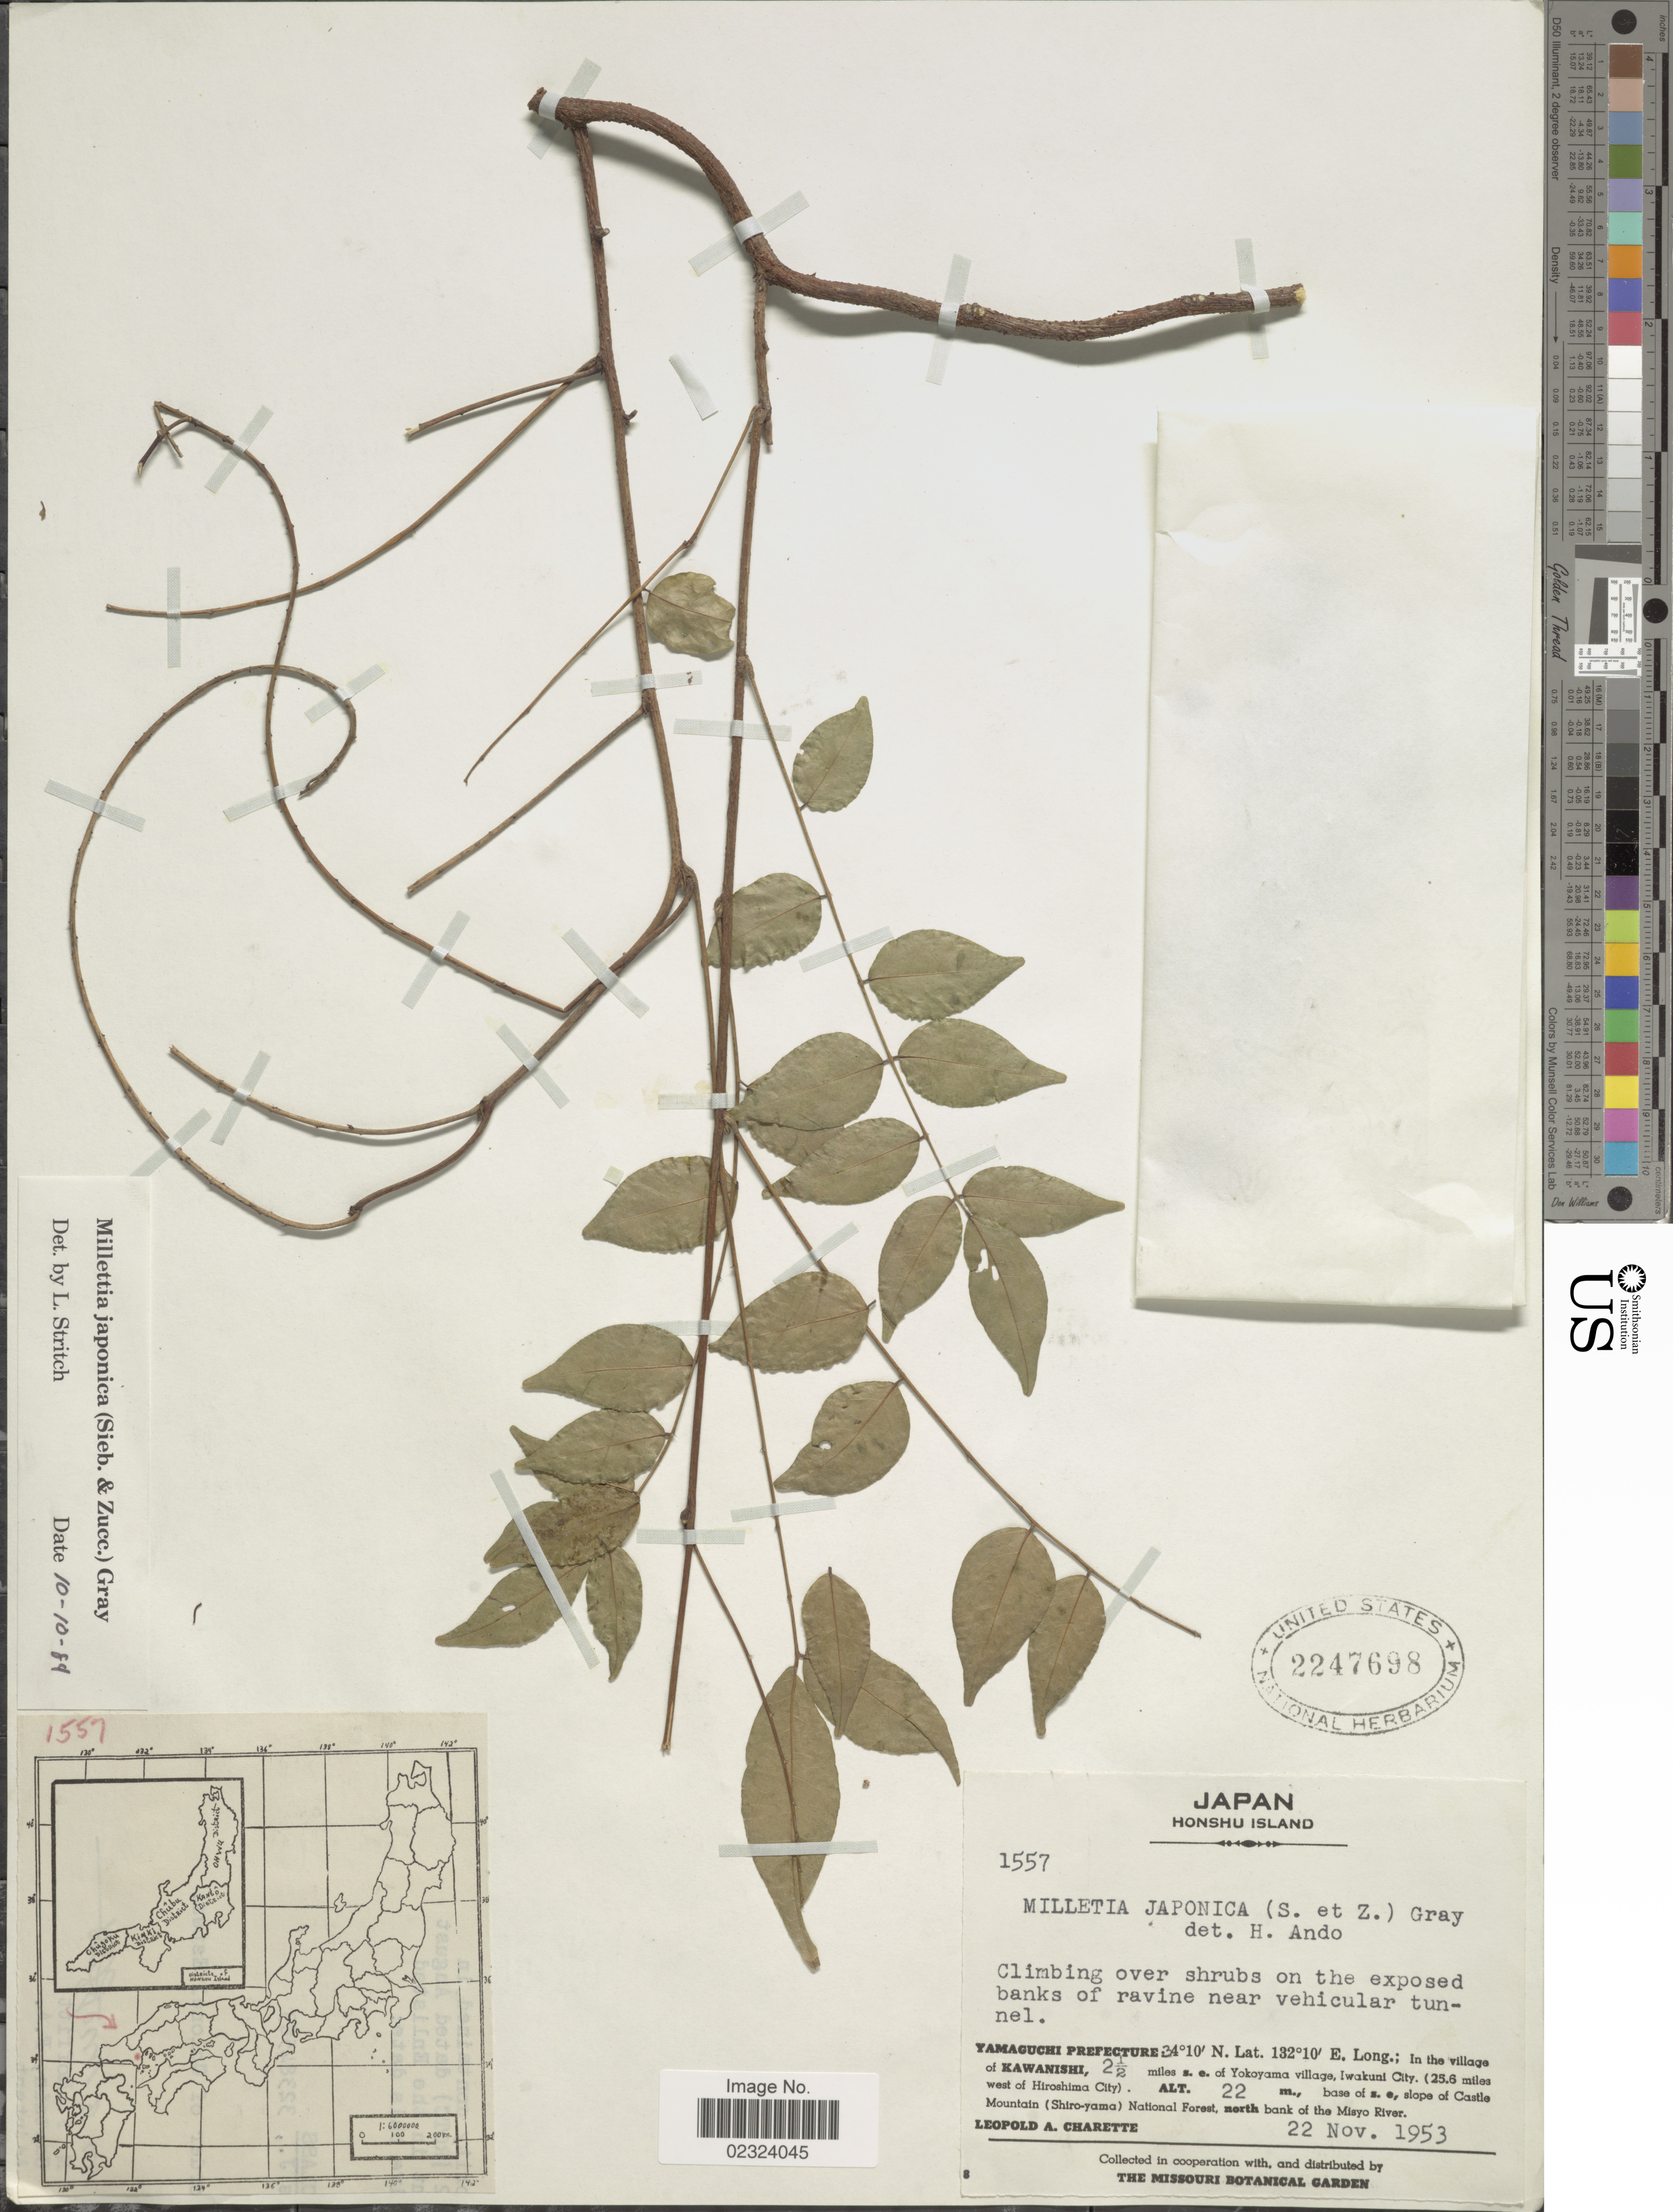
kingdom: Plantae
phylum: Tracheophyta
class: Magnoliopsida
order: Fabales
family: Fabaceae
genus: Wisteriopsis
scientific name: Wisteriopsis japonica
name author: (Siebold & Zucc.) J. Compton & Schrire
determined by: Strong, Mark T., (BOT), Smithsonian Institution - National Museum of Natural History (UNITED STATES)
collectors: L. A. Charette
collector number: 1557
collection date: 1953-11-22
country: Japan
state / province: Yamaguti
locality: Honshu Island. Yamaguchi Prefecture. In the village of Kawanishi, 2½ miles s.e. of Yokoyama village, Iwakuni City. (25.6 miles west of Hiroshima City). Base of s.e., slope of Castle Mountain (Shiro-yama) National Forest, north bank of the Misyo River.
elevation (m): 22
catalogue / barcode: US 2247698